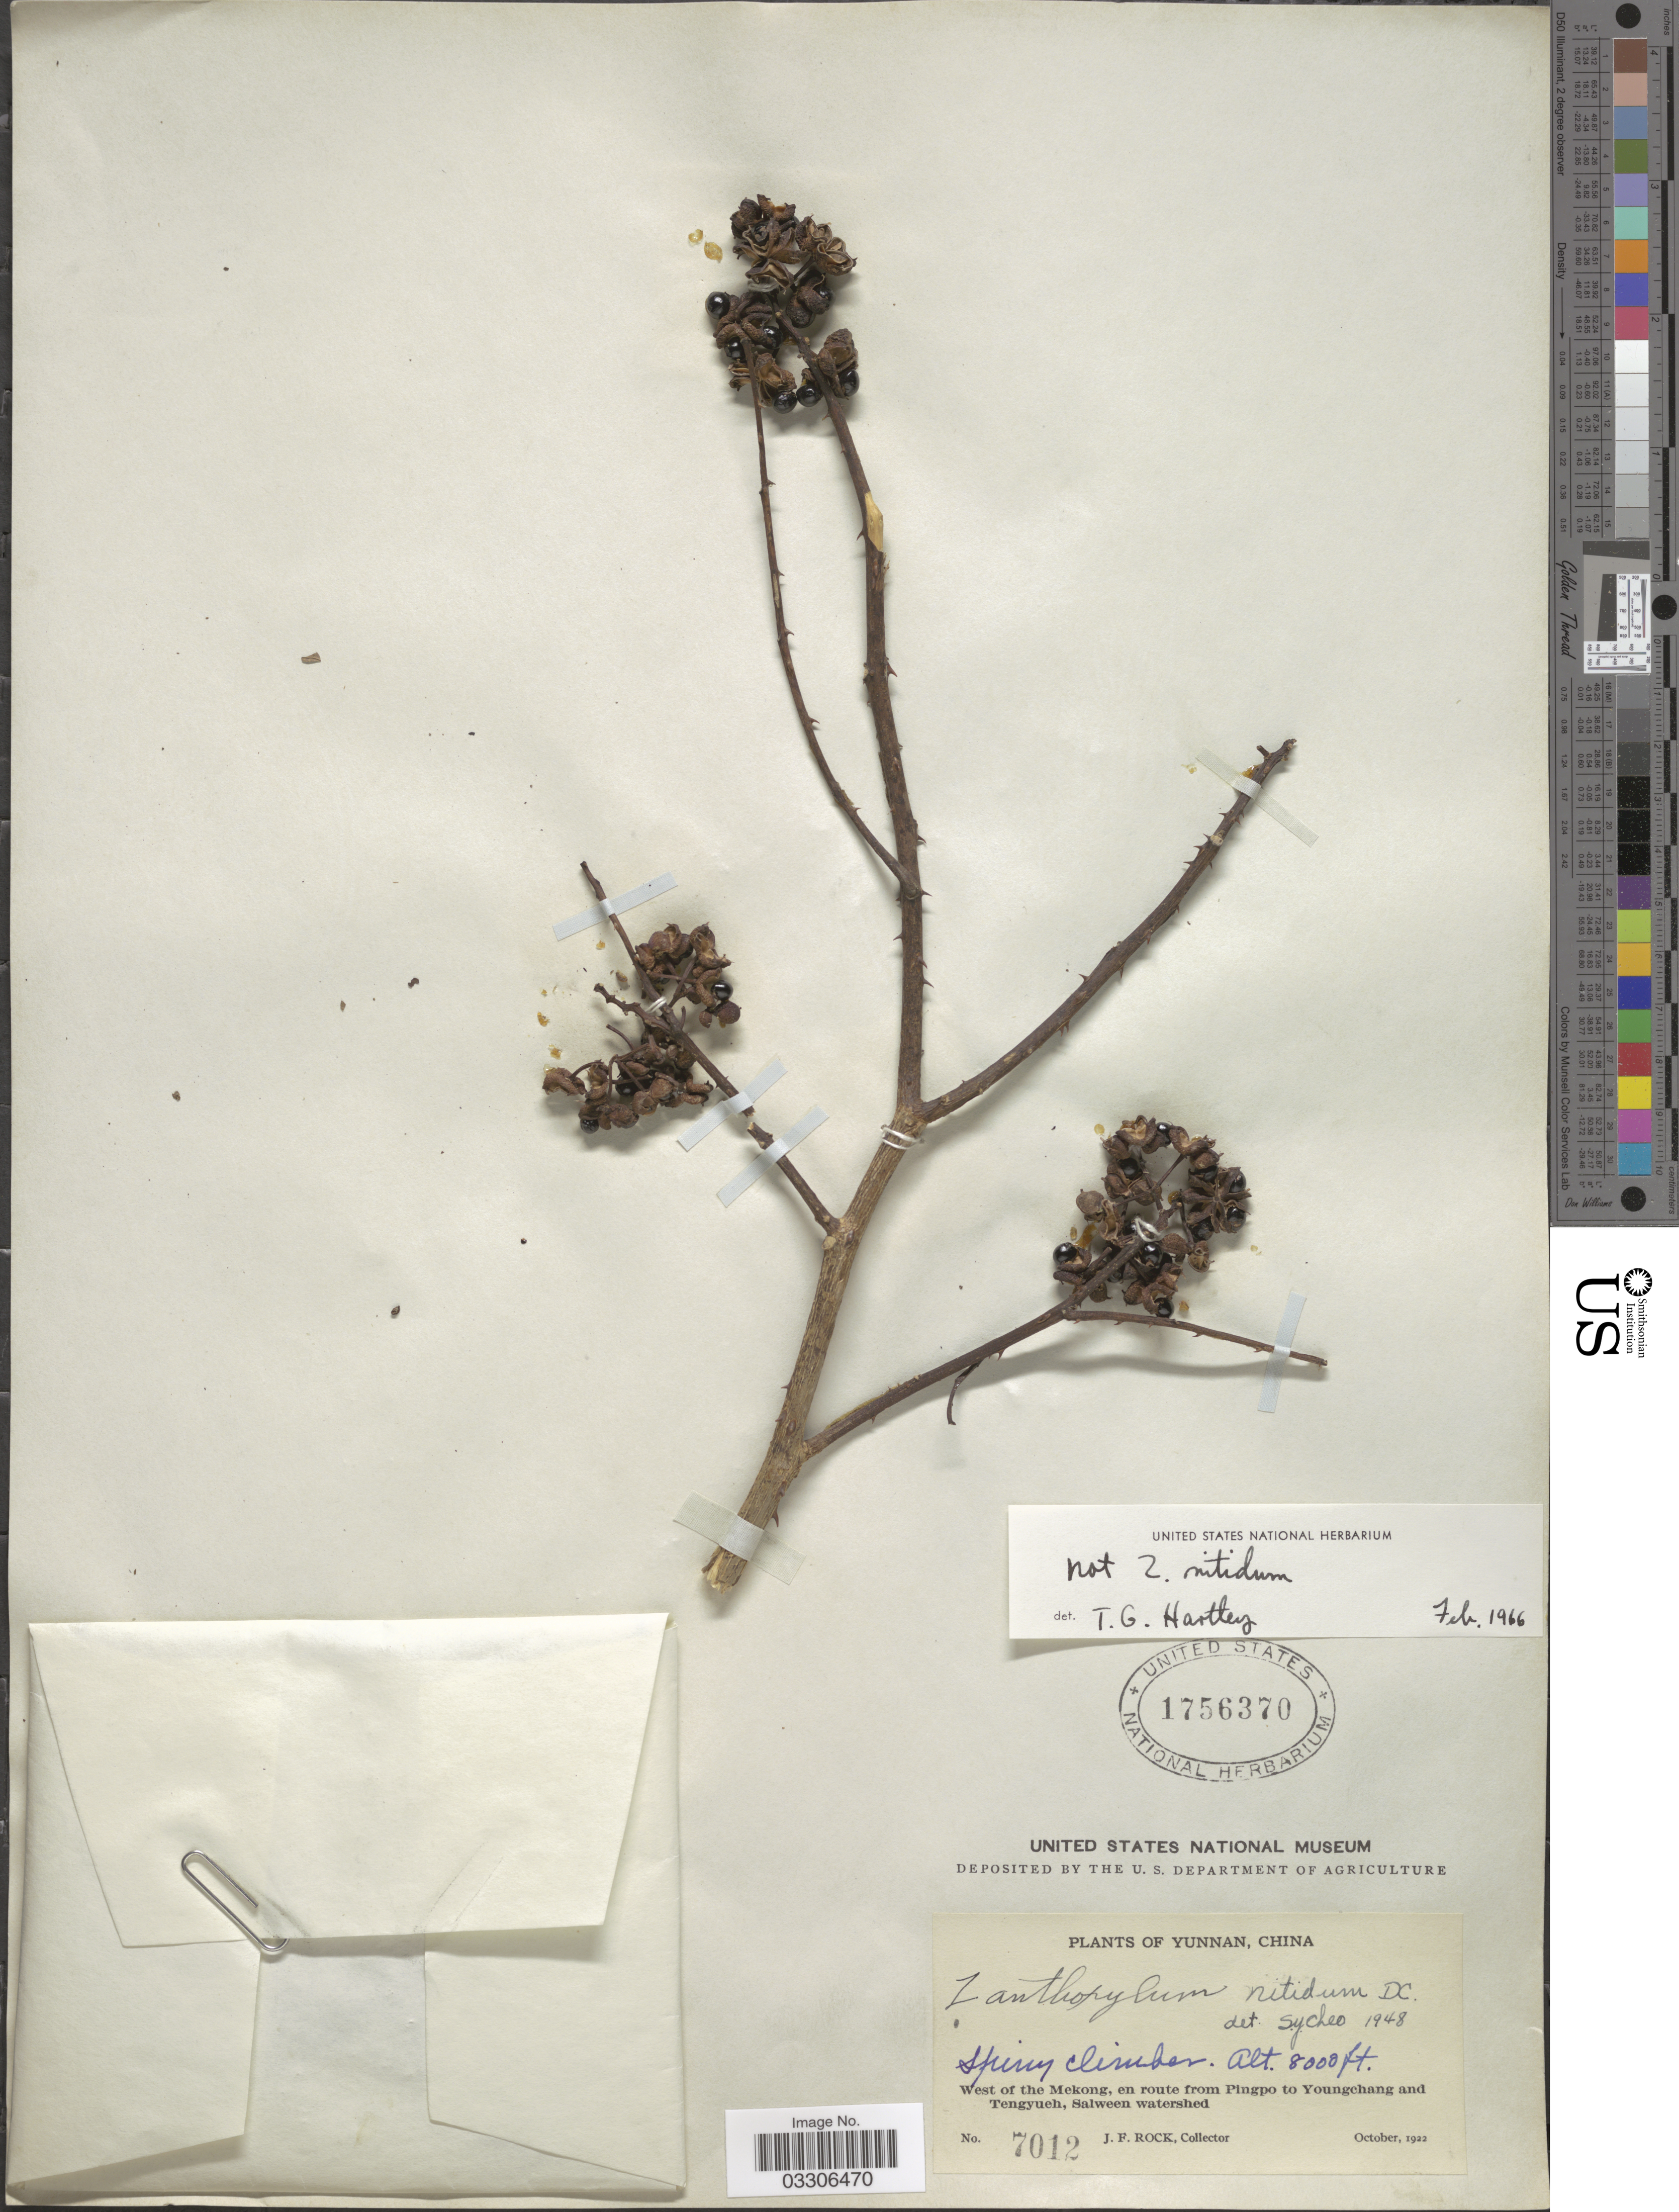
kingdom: Plantae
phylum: Tracheophyta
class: Magnoliopsida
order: Sapindales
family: Rutaceae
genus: Zanthoxylum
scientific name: Zanthoxylum sp.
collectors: J. Rock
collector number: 7012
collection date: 1922-10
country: China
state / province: Yunnan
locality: West of the Mekong en route from Pingpo to Youngchang and Tengyueh, Salween watershed.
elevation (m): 2438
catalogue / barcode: US 1756370